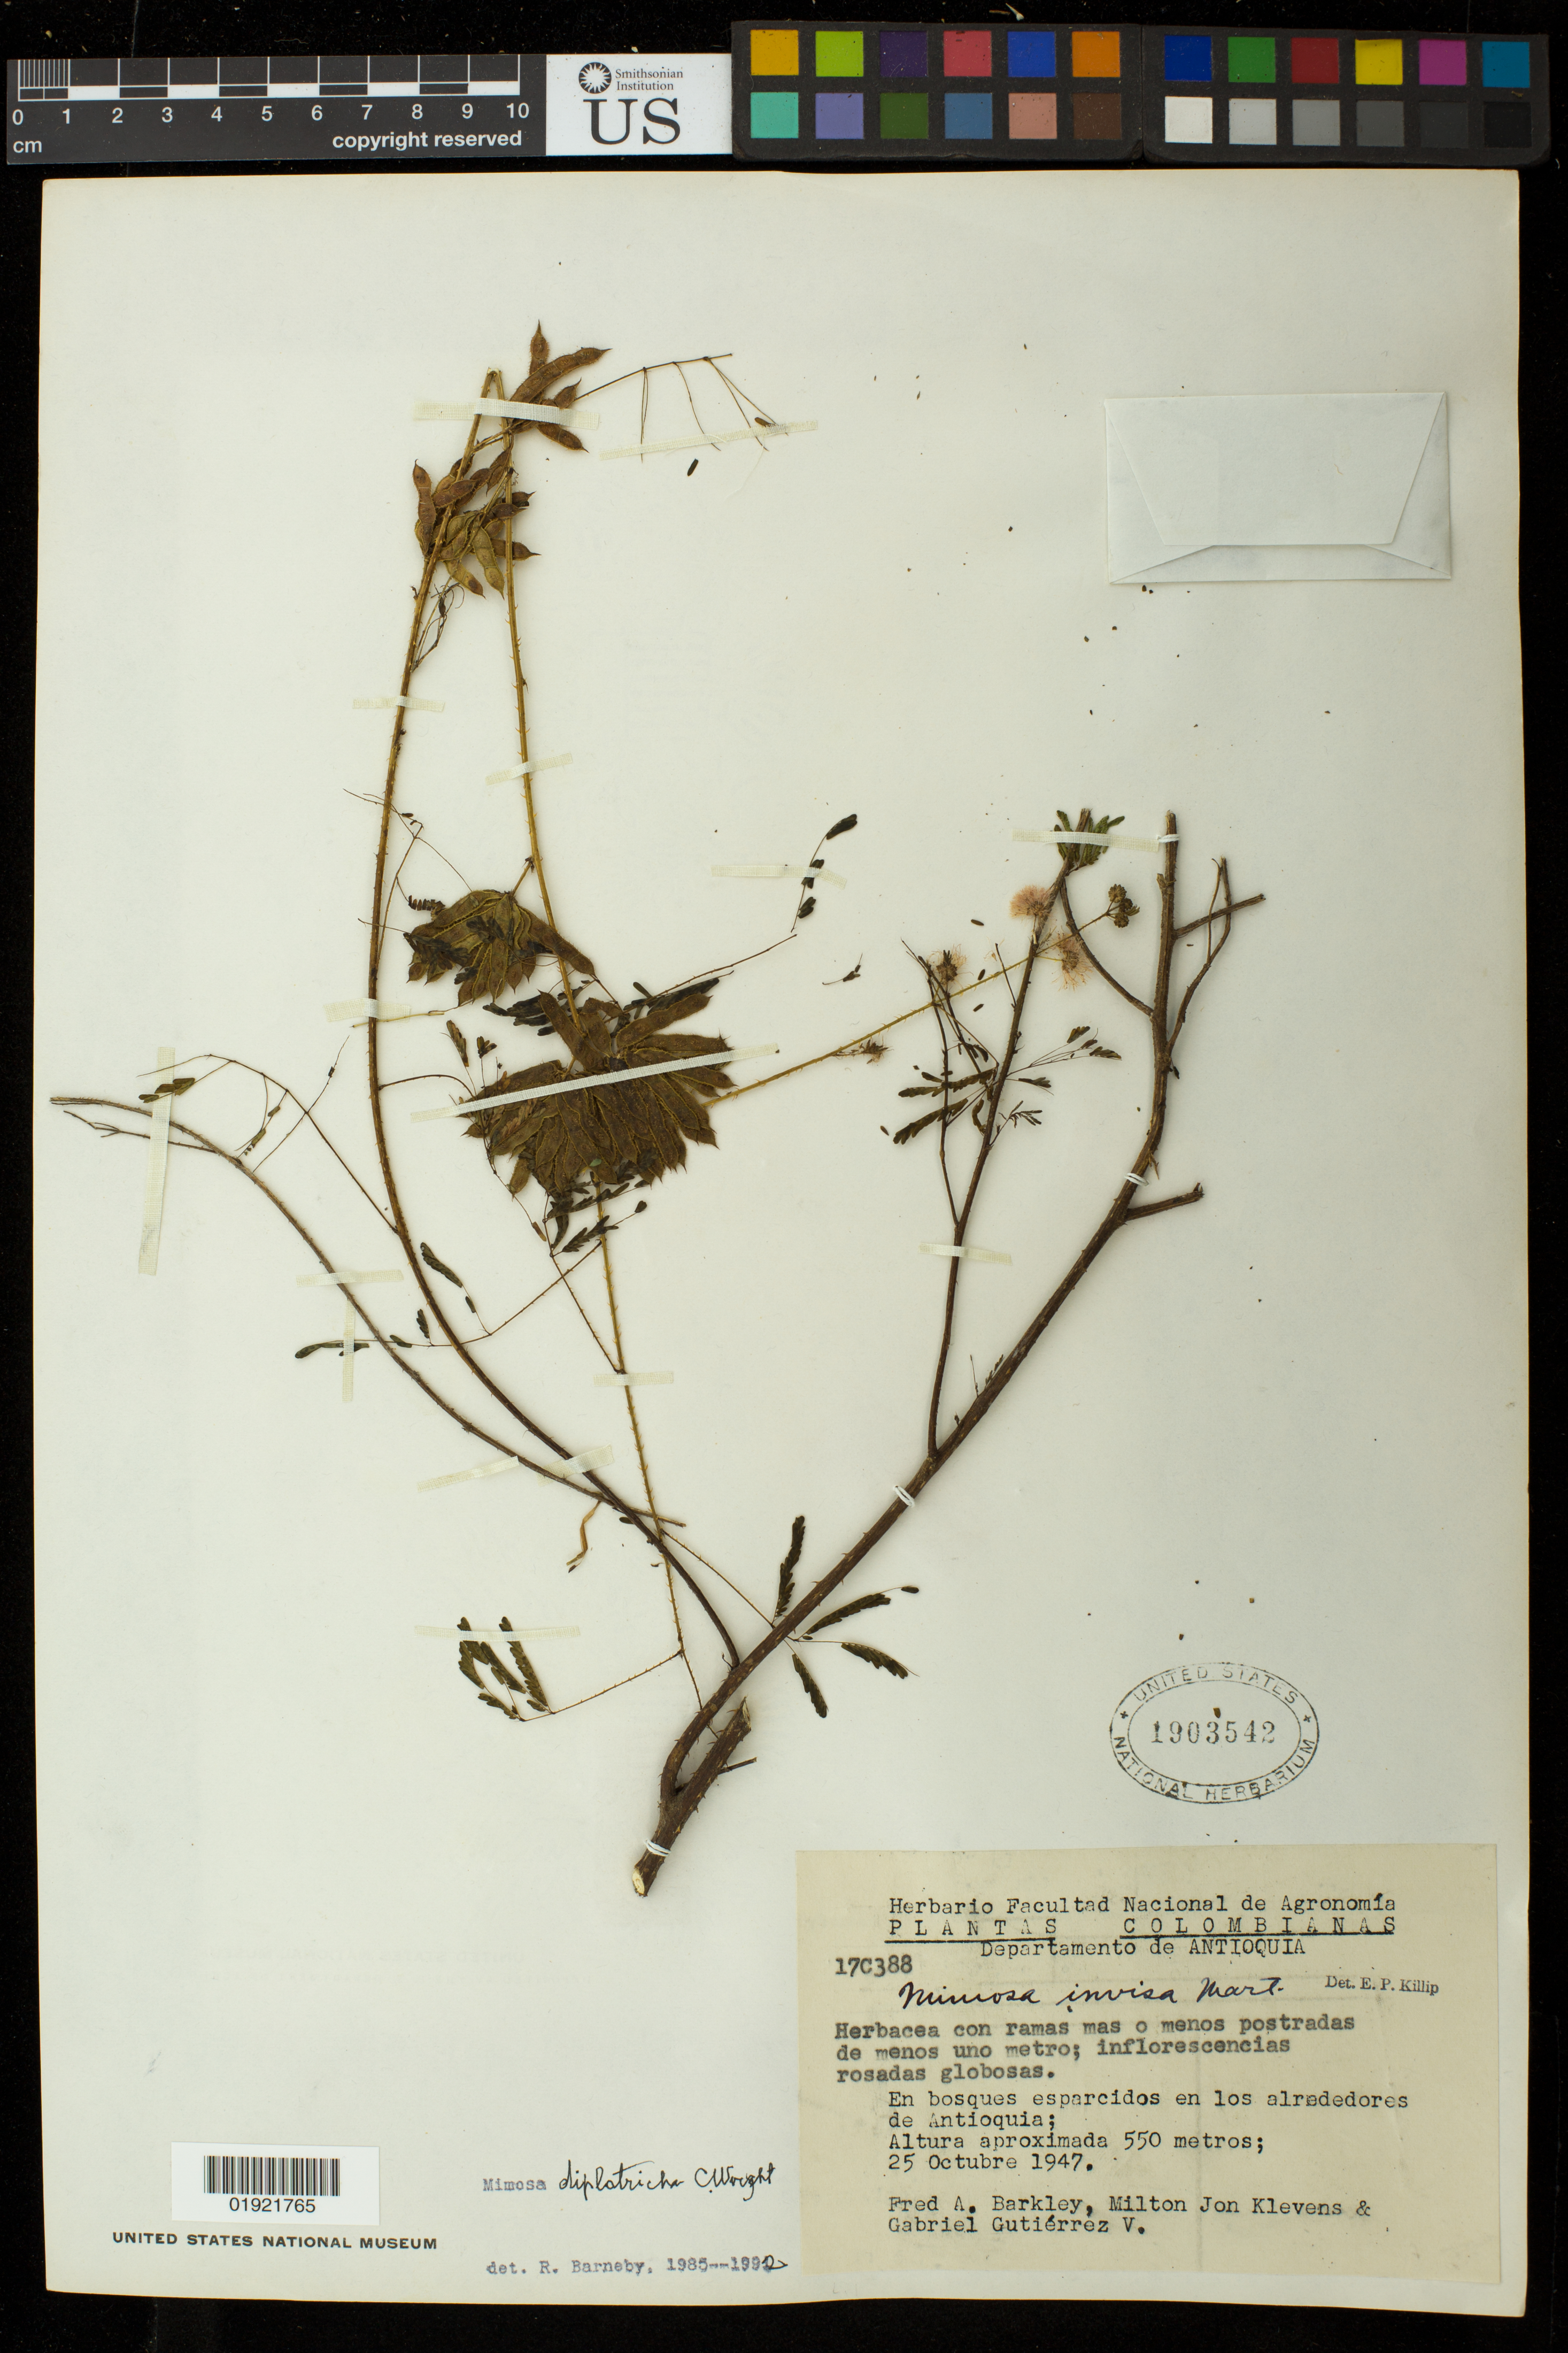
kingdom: Plantae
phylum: Tracheophyta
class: Magnoliopsida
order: Fabales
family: Fabaceae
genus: Mimosa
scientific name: Mimosa diplotricha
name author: C. Wright in Sauvalle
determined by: Barneby, Rupert C., (NY)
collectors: F. A. Barkley, M. Klevens & G. Gutiérrez V.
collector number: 17C388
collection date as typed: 25 Octubre 1947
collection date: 1947-10-25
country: Colombia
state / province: Antioquia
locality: En bosques esparcidos en los alrededores de Antioquia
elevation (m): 550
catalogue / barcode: US 1903542